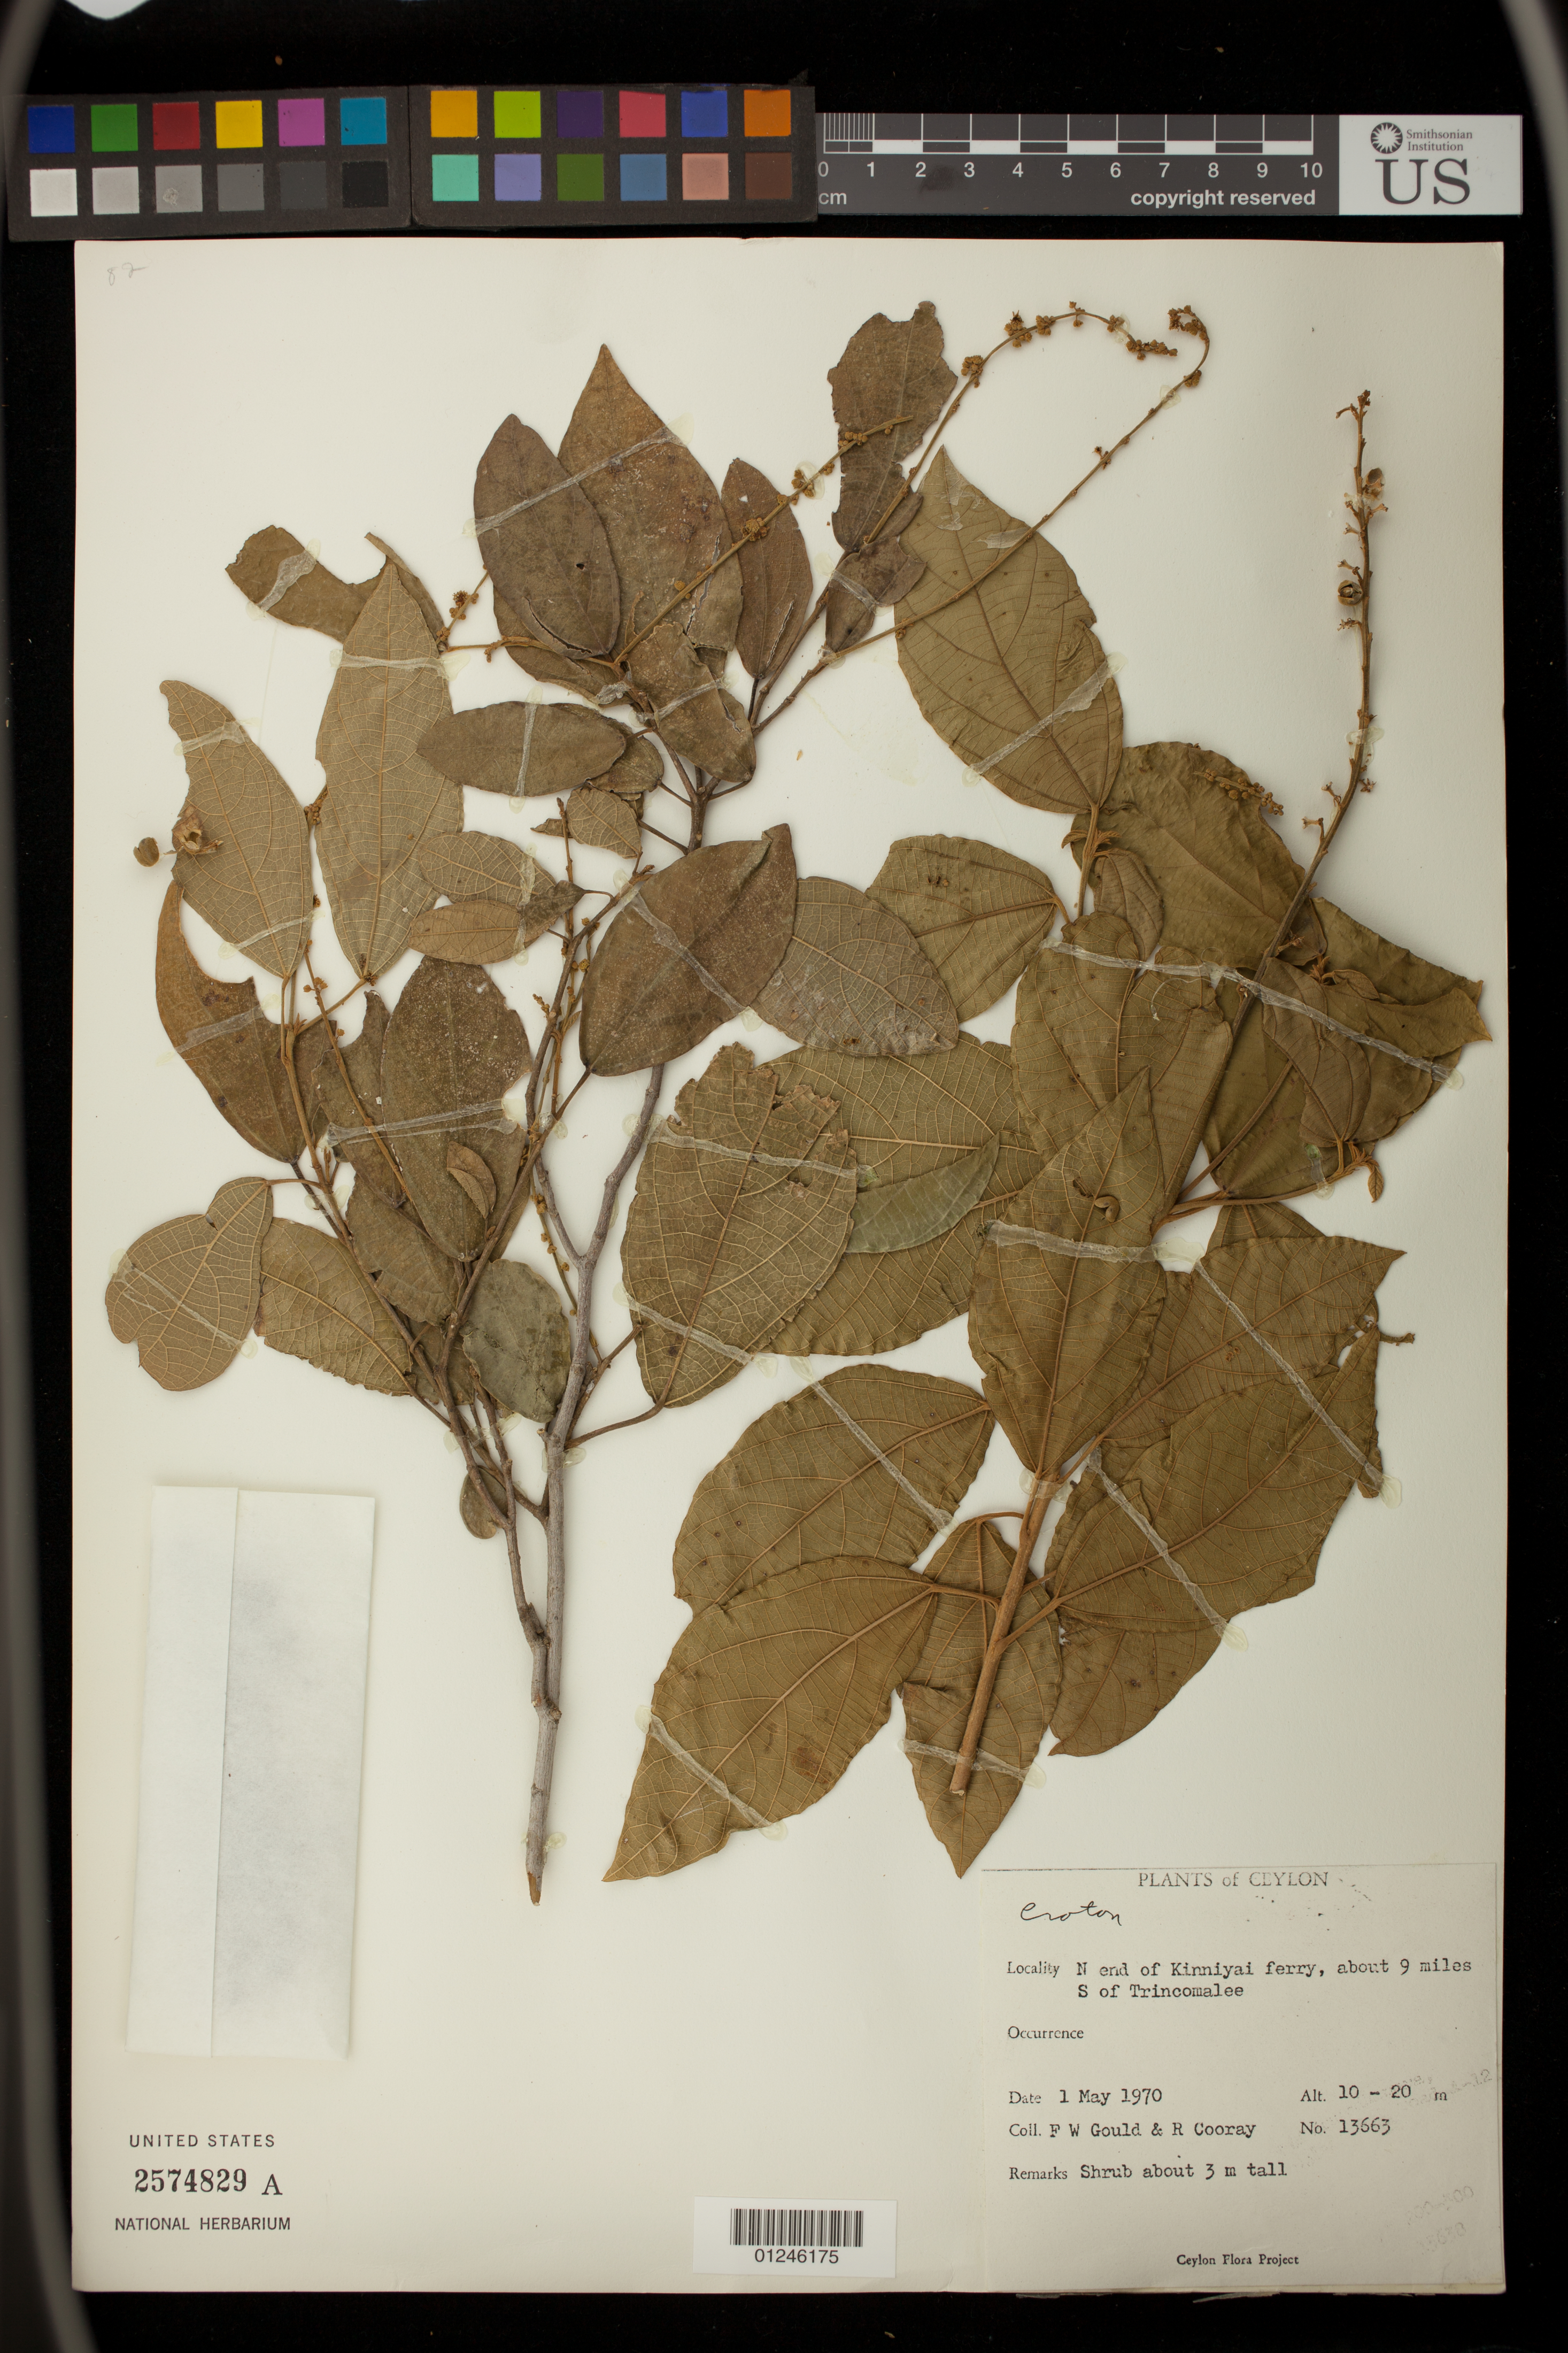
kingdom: Plantae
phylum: Tracheophyta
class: Magnoliopsida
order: Malpighiales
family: Euphorbiaceae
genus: Croton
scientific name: Croton sp.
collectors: F. W. Gould & R. Cooray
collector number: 13663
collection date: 1970-05-01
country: Sri Lanka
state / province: Eastern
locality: N of Kinniyai ferry, about 9 miles S of Trincomalee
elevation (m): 10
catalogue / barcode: US 2574829A